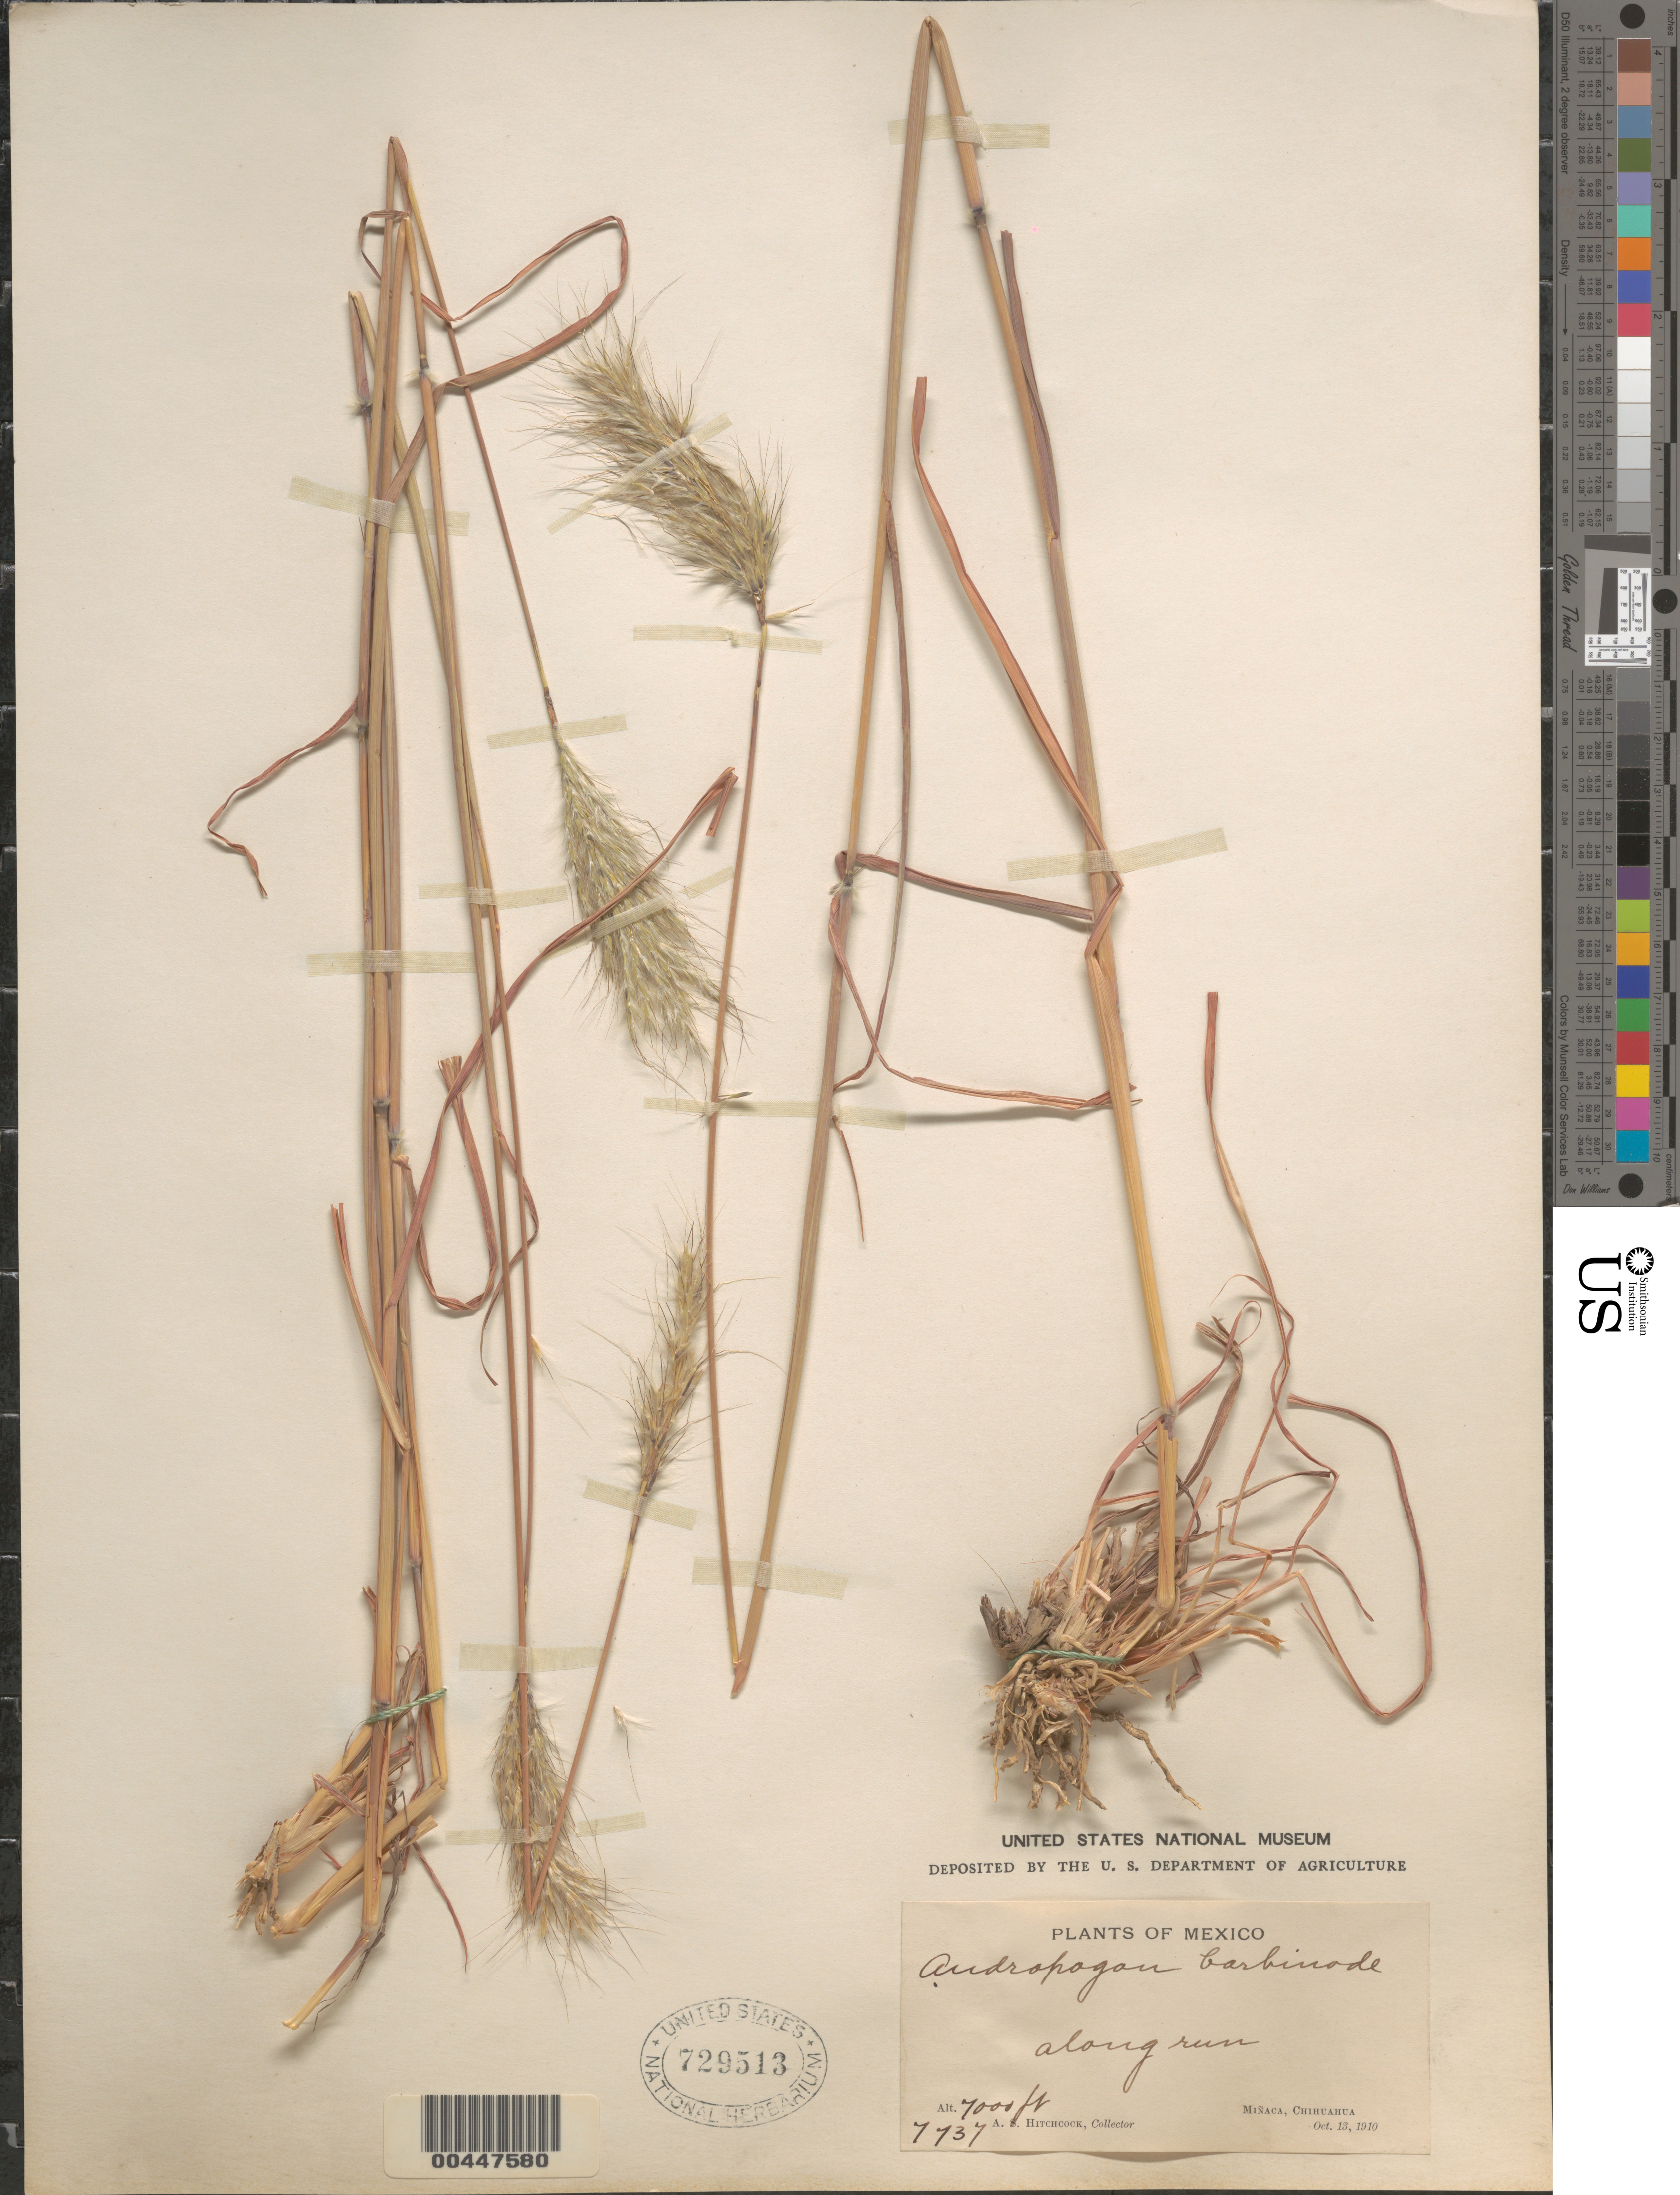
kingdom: Plantae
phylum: Tracheophyta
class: Liliopsida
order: Poales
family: Poaceae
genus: Andropogon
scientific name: Andropogon barbinodis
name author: Lag.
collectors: A. S. Hitchcock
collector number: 7737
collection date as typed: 13 Oct 1910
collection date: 1910-10-13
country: Mexico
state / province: Chihuahua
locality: Miñaca, along run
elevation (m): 2134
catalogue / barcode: US 729513